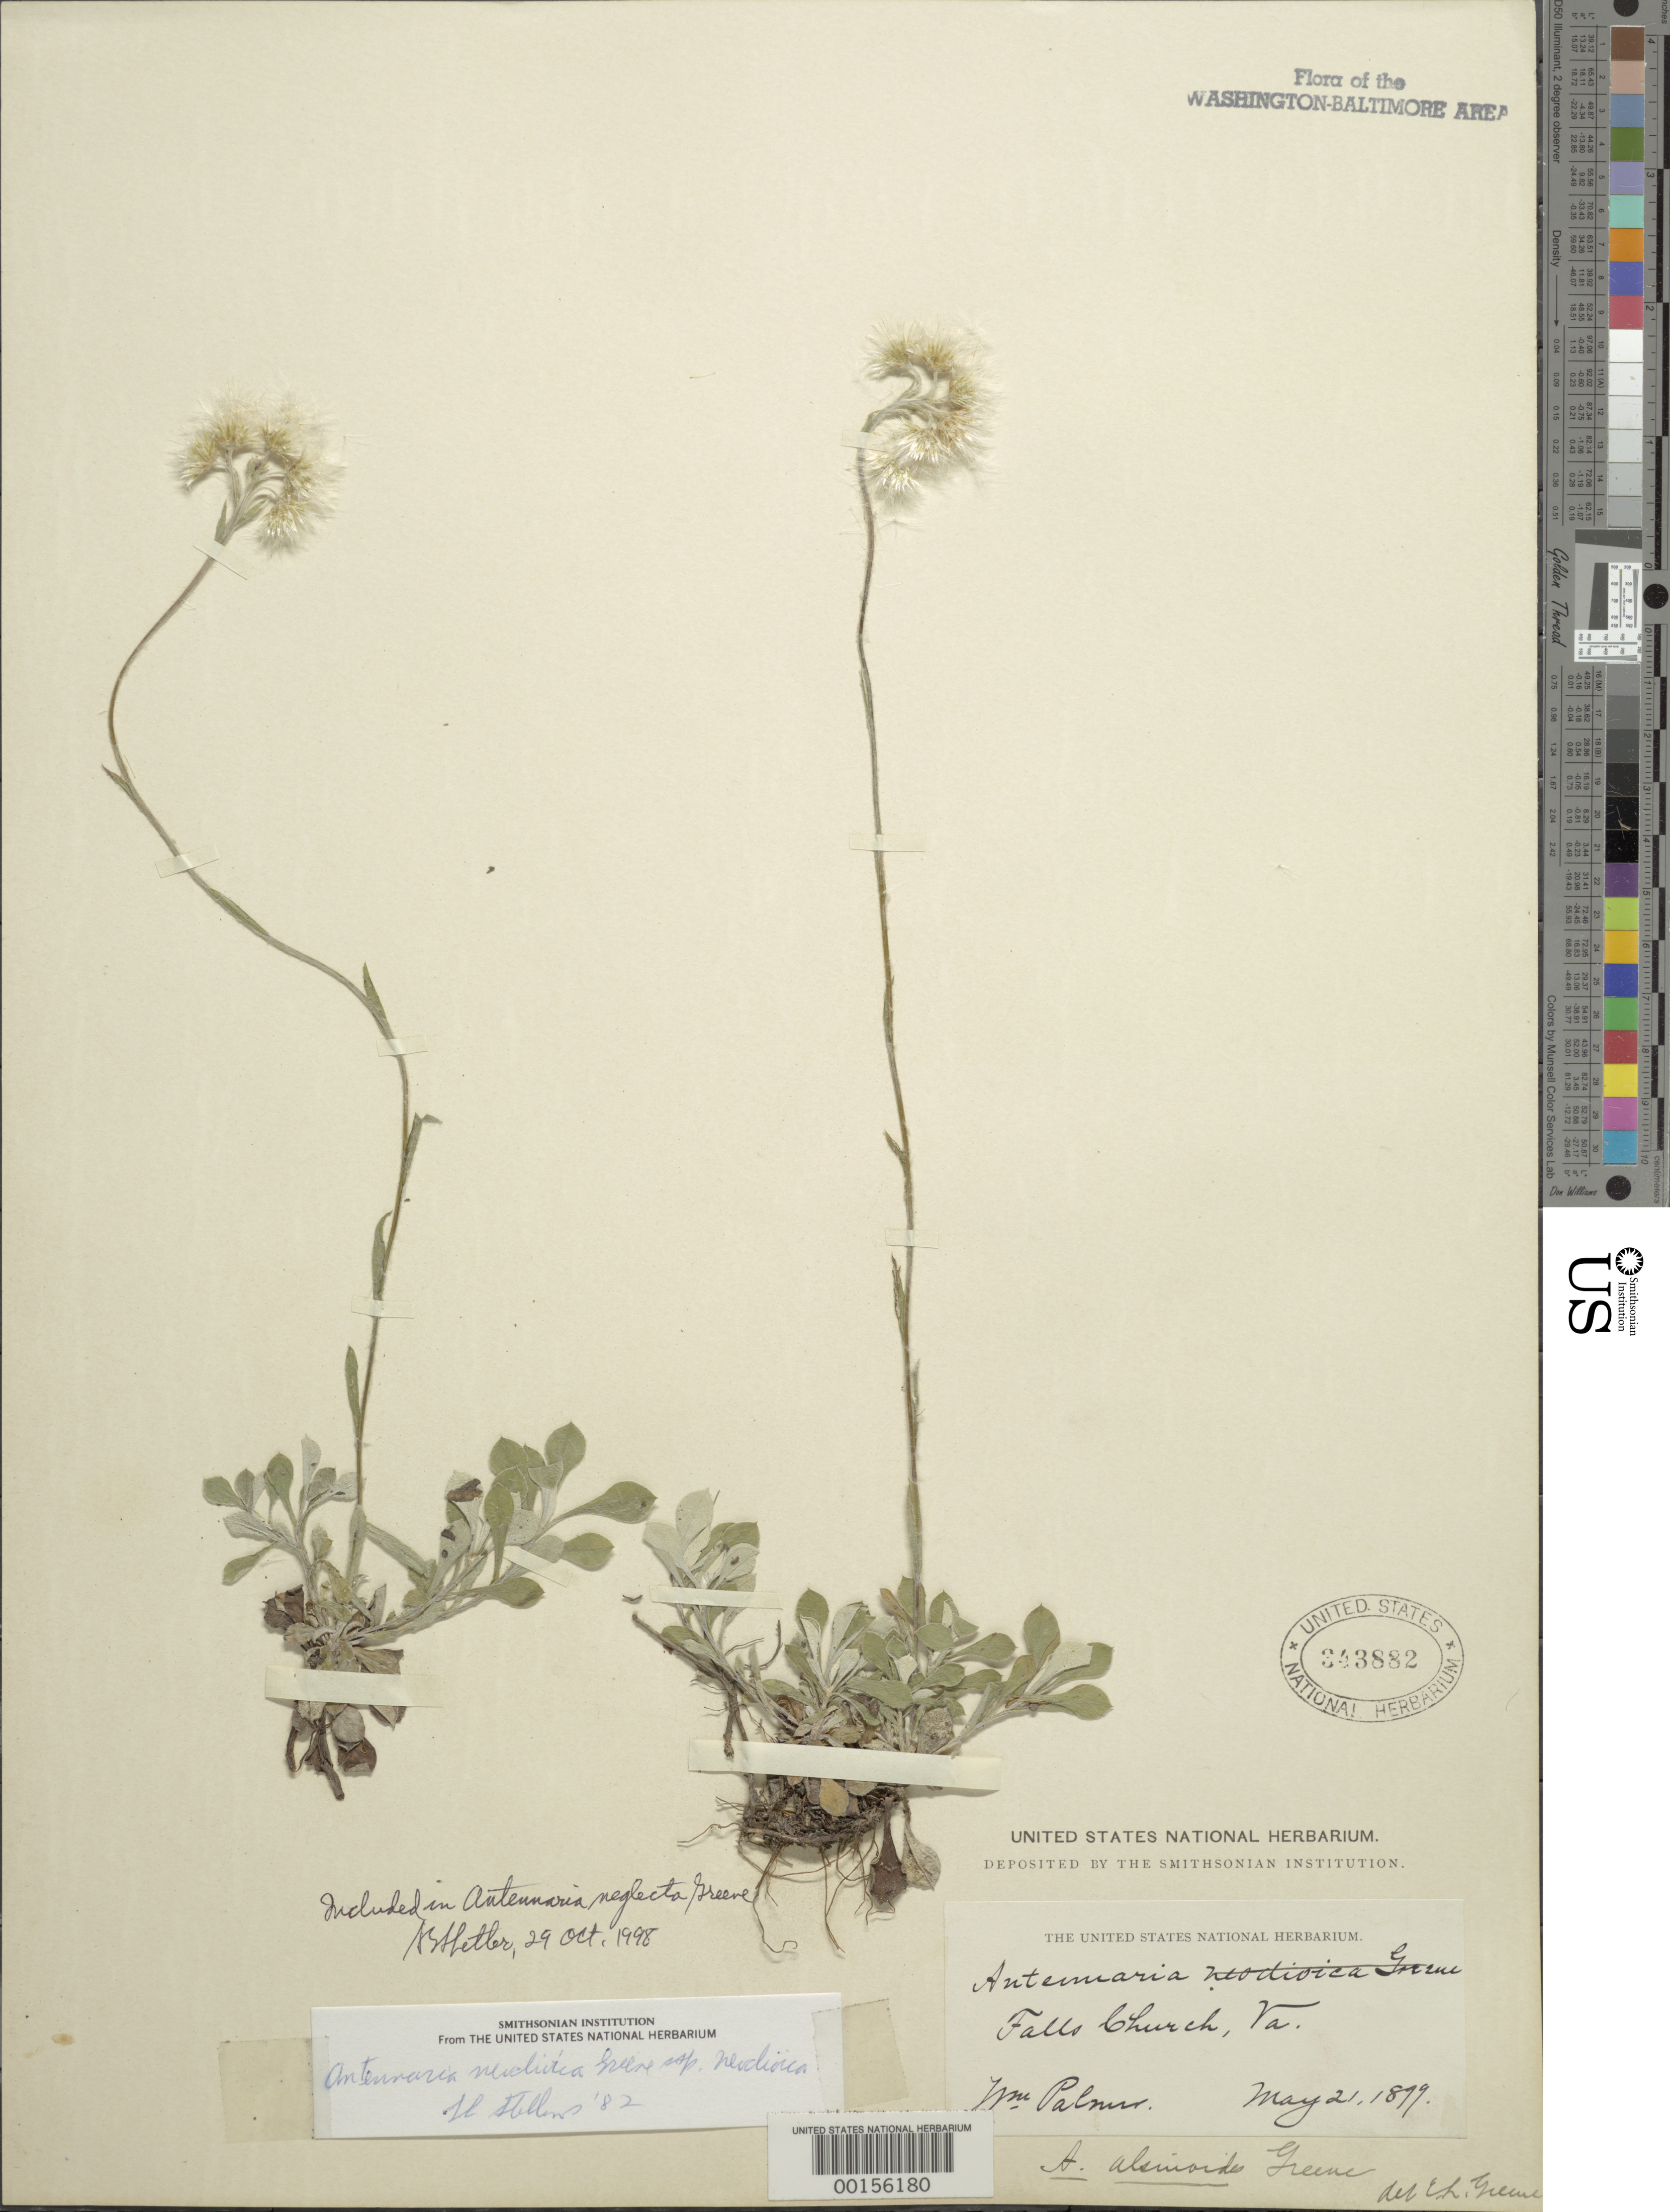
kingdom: Plantae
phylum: Tracheophyta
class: Magnoliopsida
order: Asterales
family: Asteraceae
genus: Antennaria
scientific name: Antennaria neglecta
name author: Greene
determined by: Shetler, Stanwyn G., (US), NMNH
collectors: W. Palmer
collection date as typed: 21 May 1879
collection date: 1879-05-21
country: United States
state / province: Virginia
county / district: City of Falls Church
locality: Falls Church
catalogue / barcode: US 343882